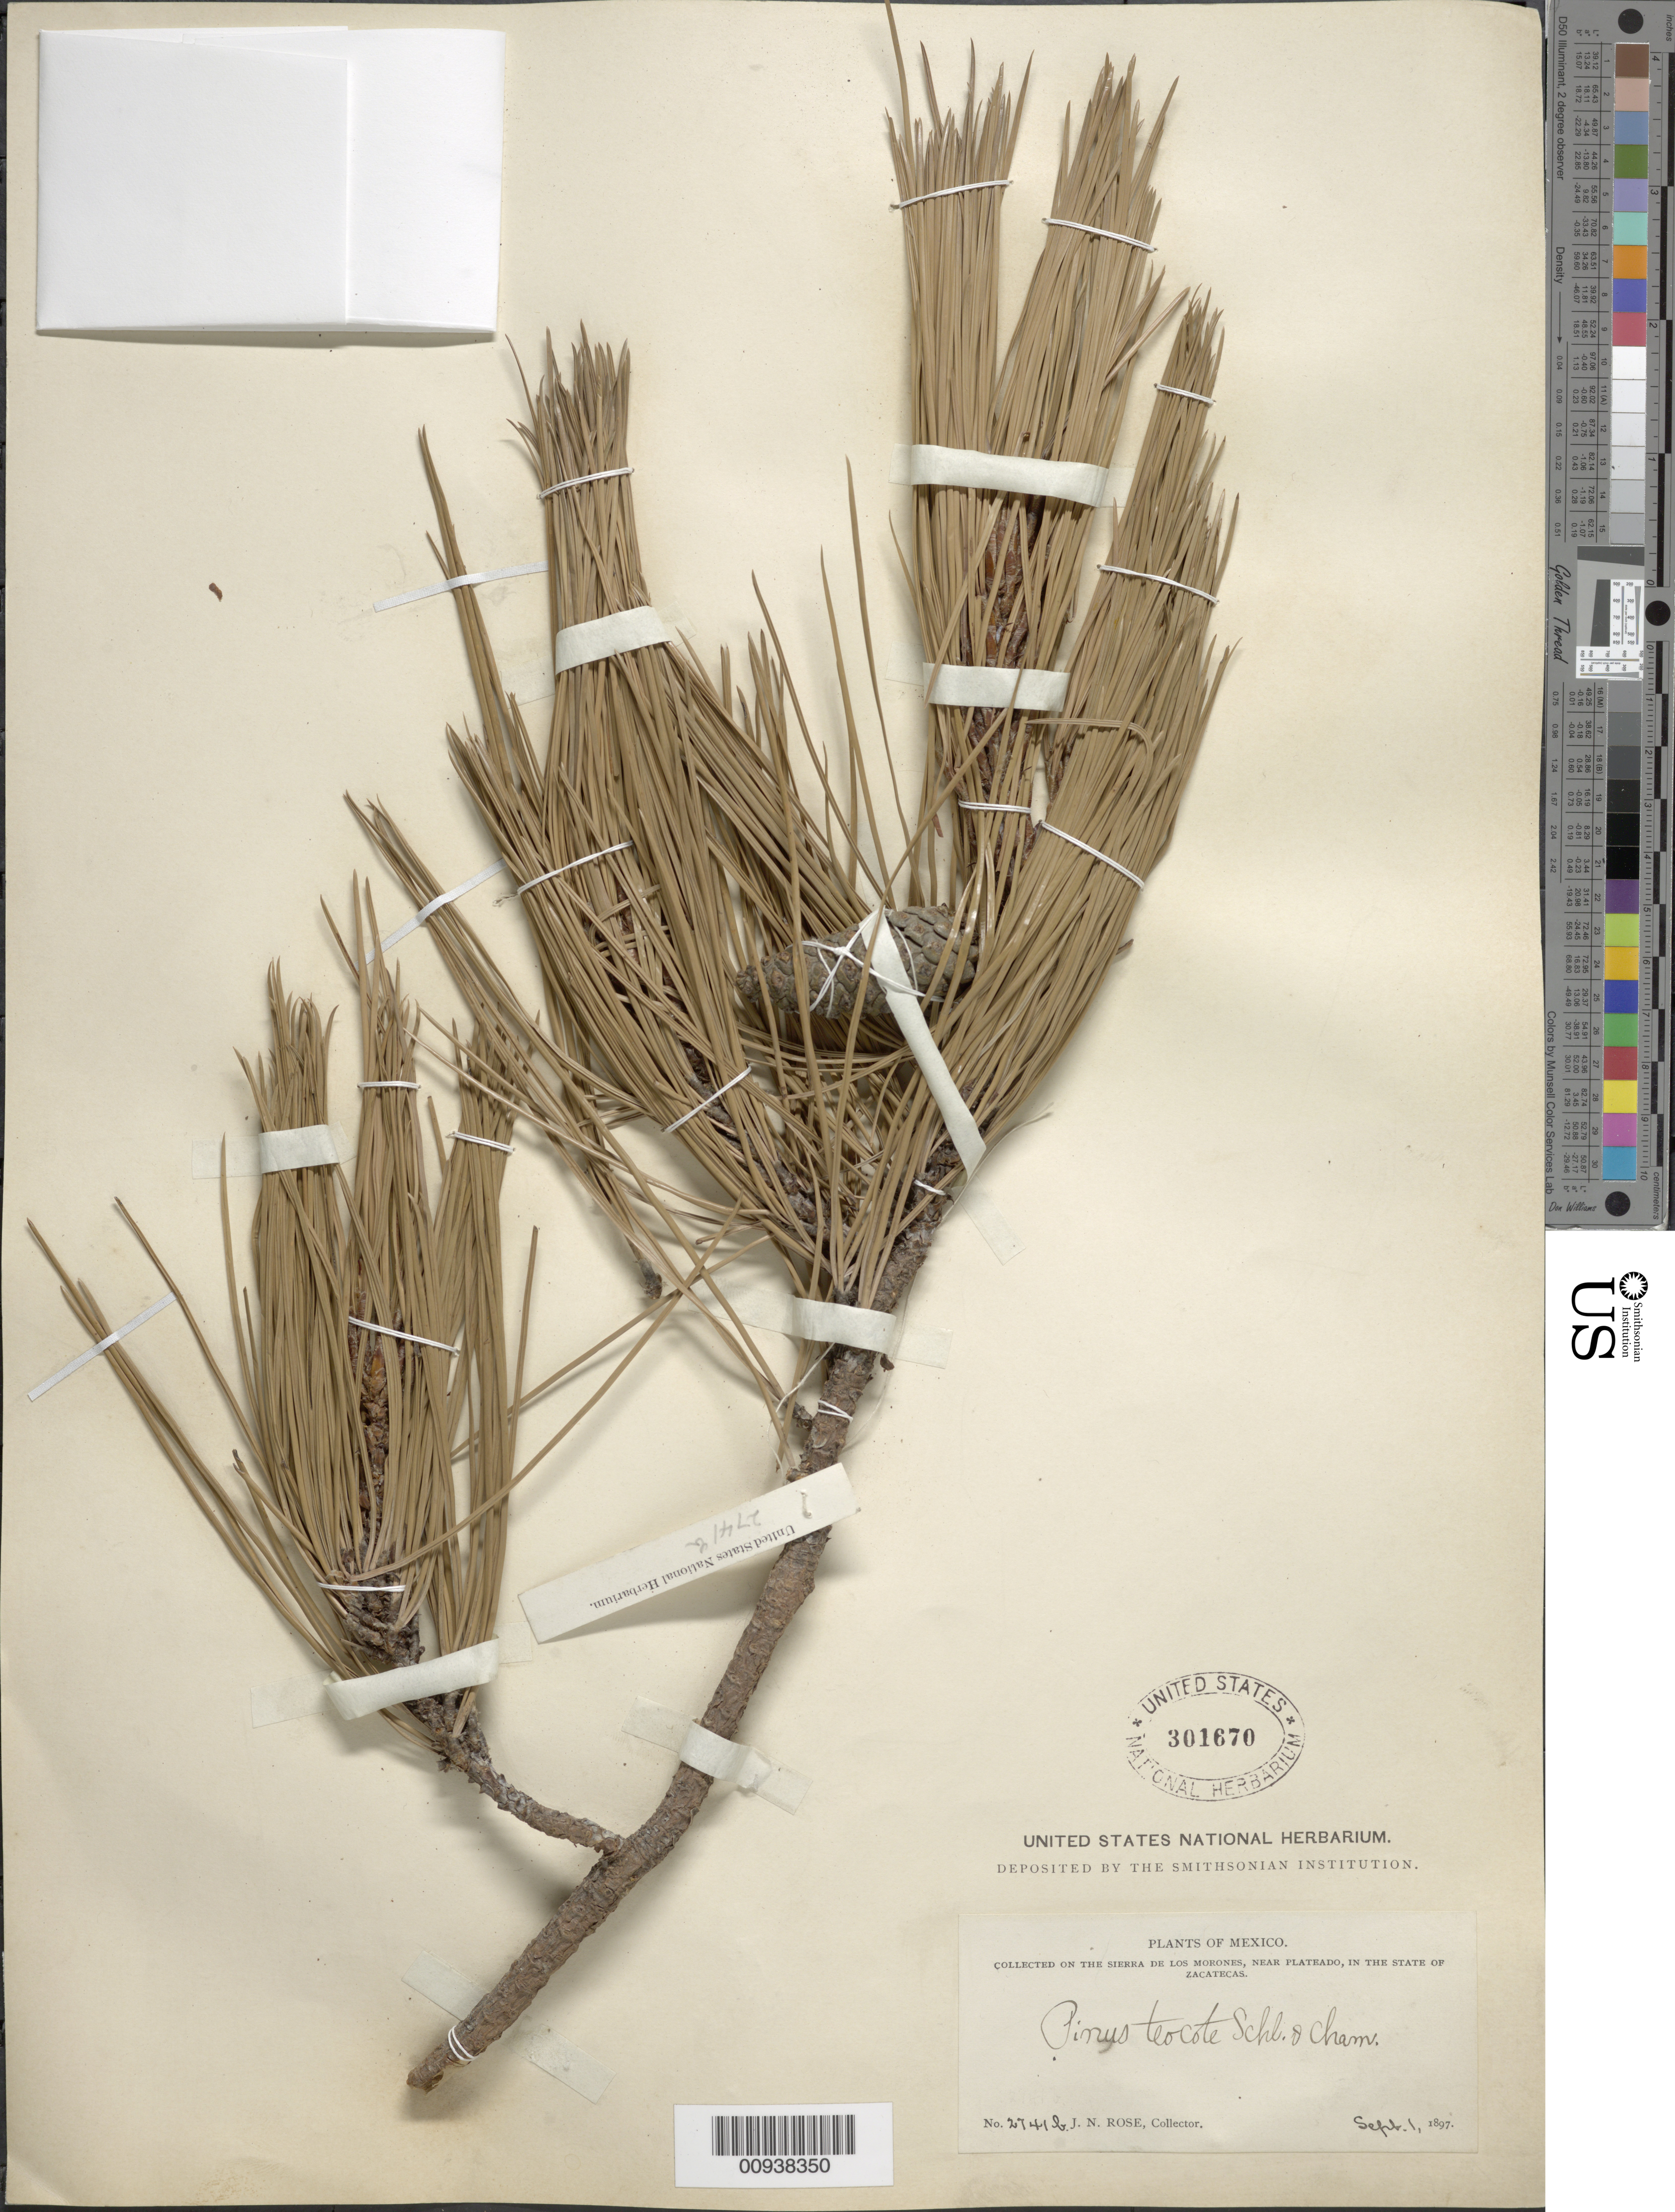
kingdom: Plantae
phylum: Tracheophyta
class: Pinopsida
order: Pinales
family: Pinaceae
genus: Pinus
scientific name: Pinus teocote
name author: Schltdl. & Cham.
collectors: J. N. Rose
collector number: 2741 b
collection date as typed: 01 Sep 1897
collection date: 1897-09-01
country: Mexico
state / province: Zacatecas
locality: On the Sierra de los Morones, near Plateado.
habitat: Sierra.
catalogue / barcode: US 301670